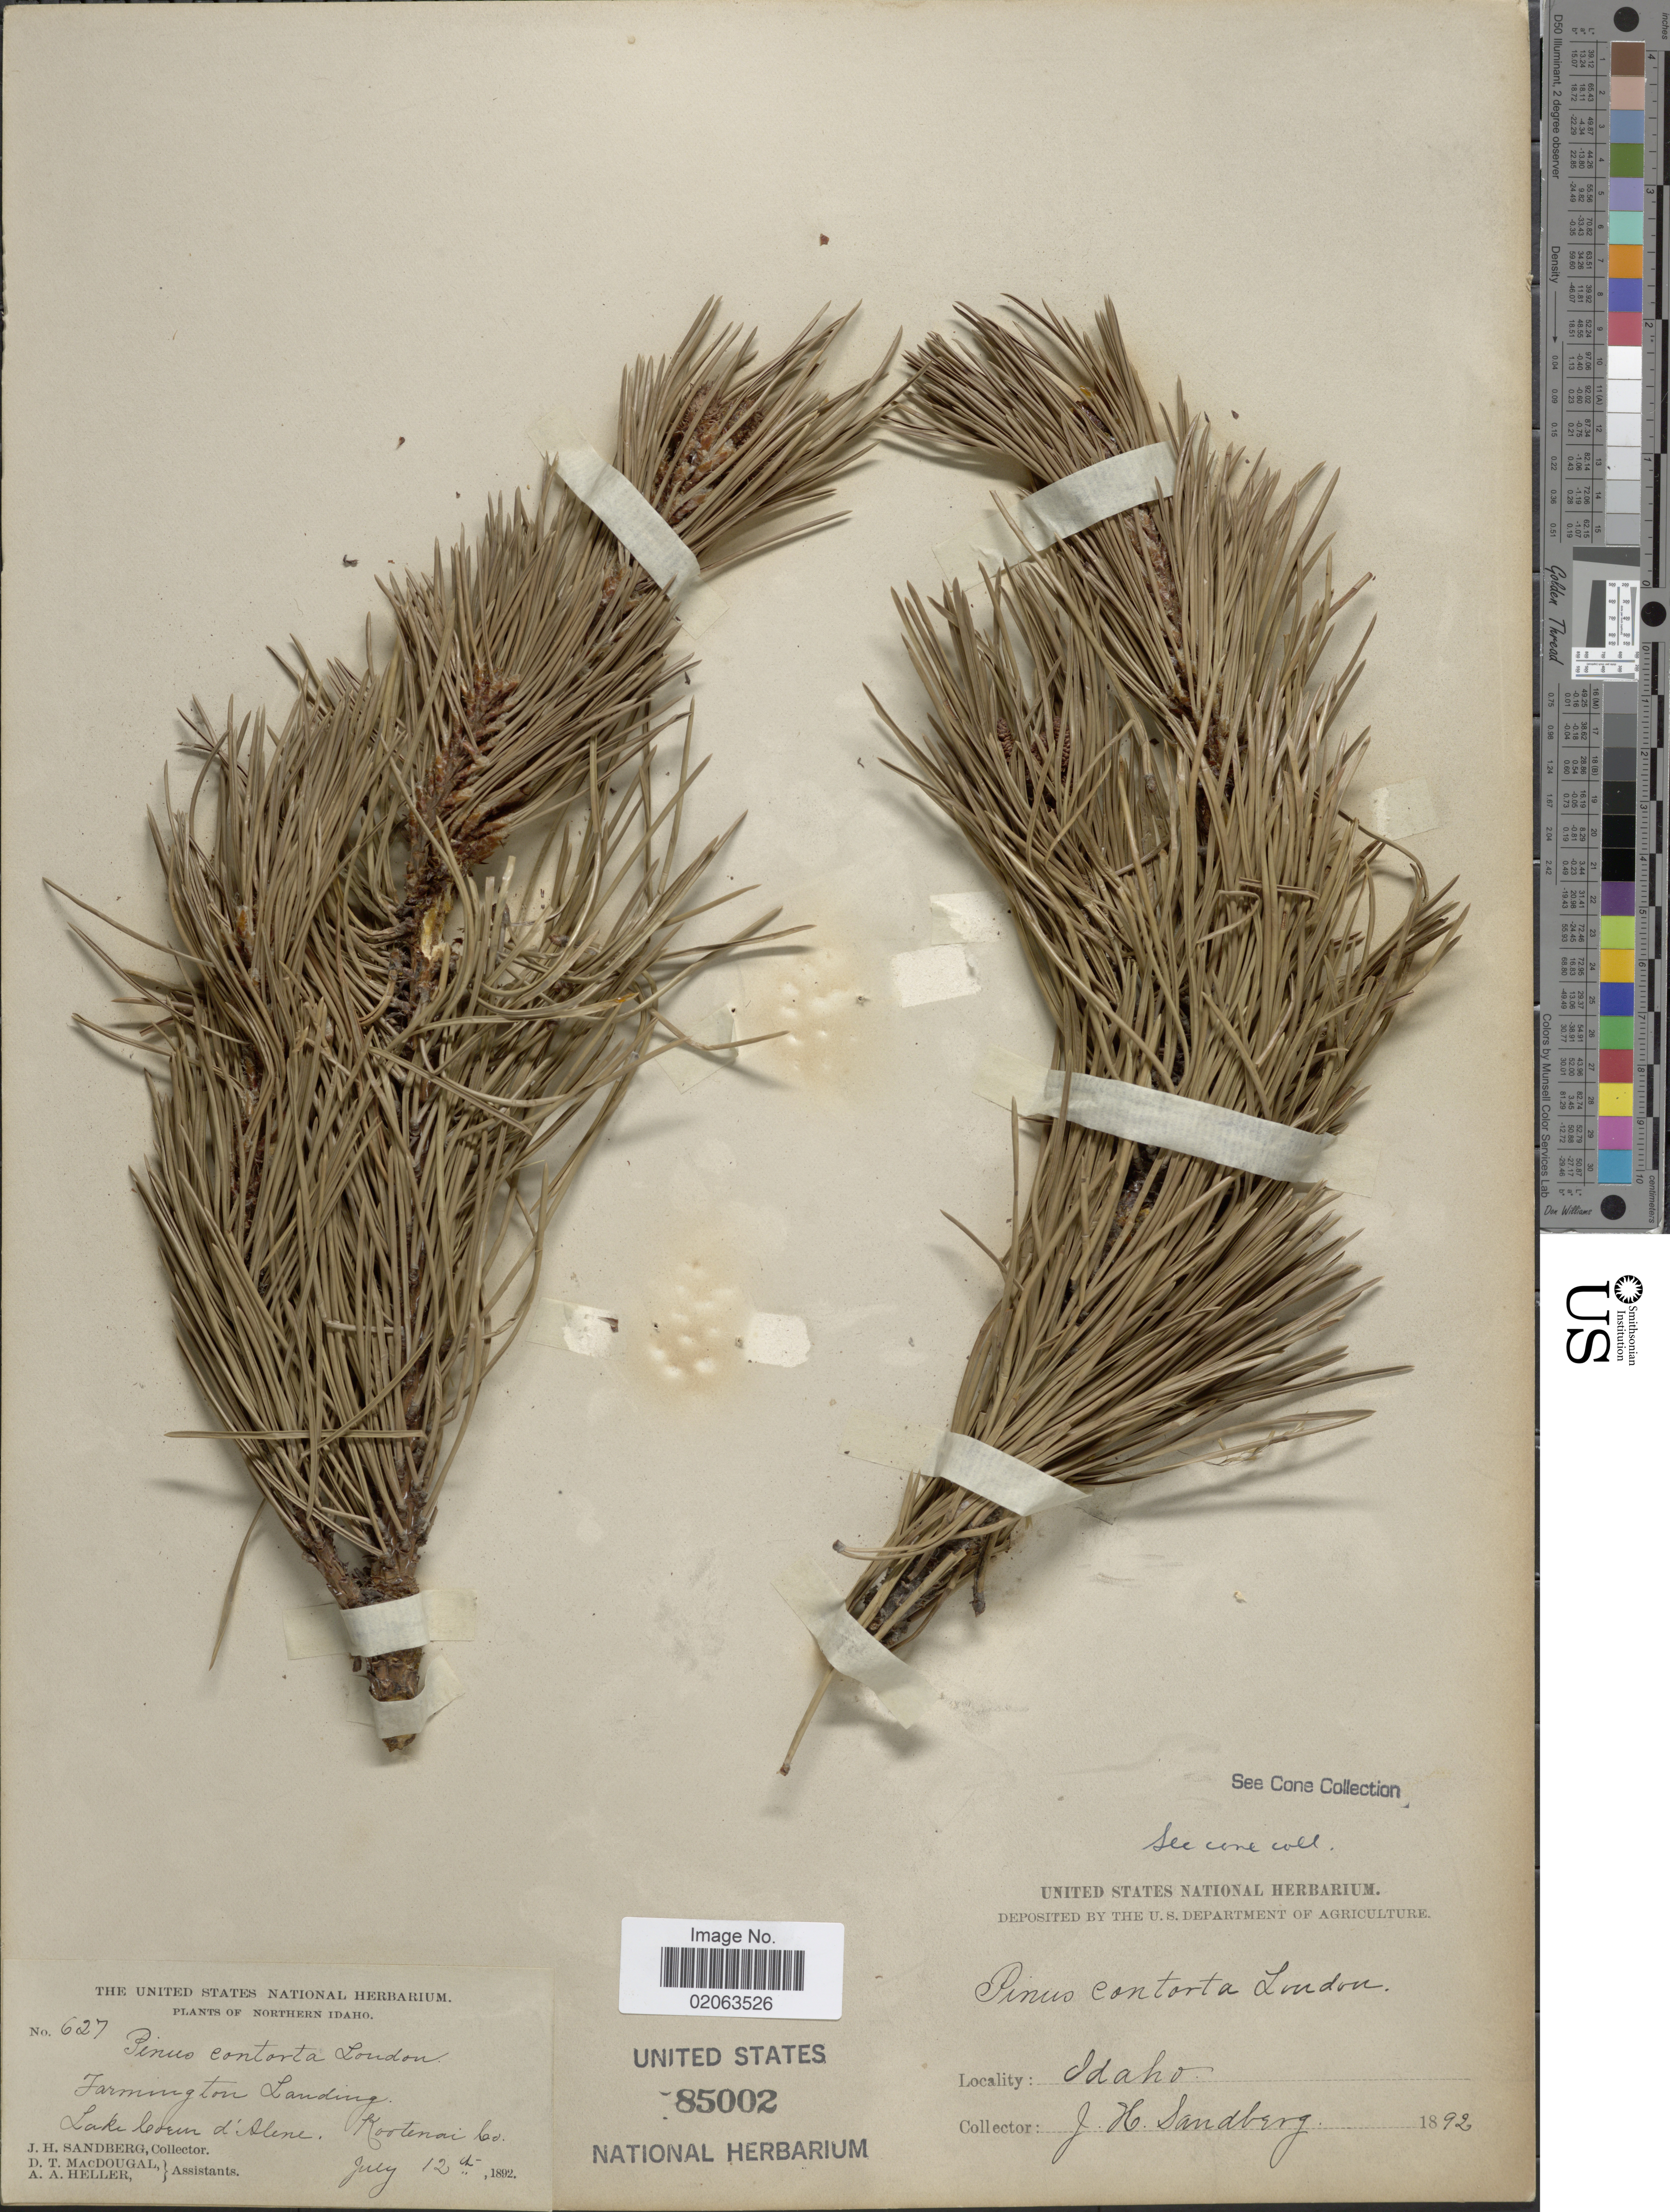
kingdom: Plantae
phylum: Tracheophyta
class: Pinopsida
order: Pinales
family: Pinaceae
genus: Pinus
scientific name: Pinus contorta var. latifolia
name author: Engelm. ex S. Watson in C. King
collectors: J. H. Sandberg, D. T. MacDougal & A. A. Heller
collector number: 627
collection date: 1892-07-12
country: United States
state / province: Idaho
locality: Northern Idaho. Farmington Landing, Lake Coeur d'Alene. Kootenai Co.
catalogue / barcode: US 85002